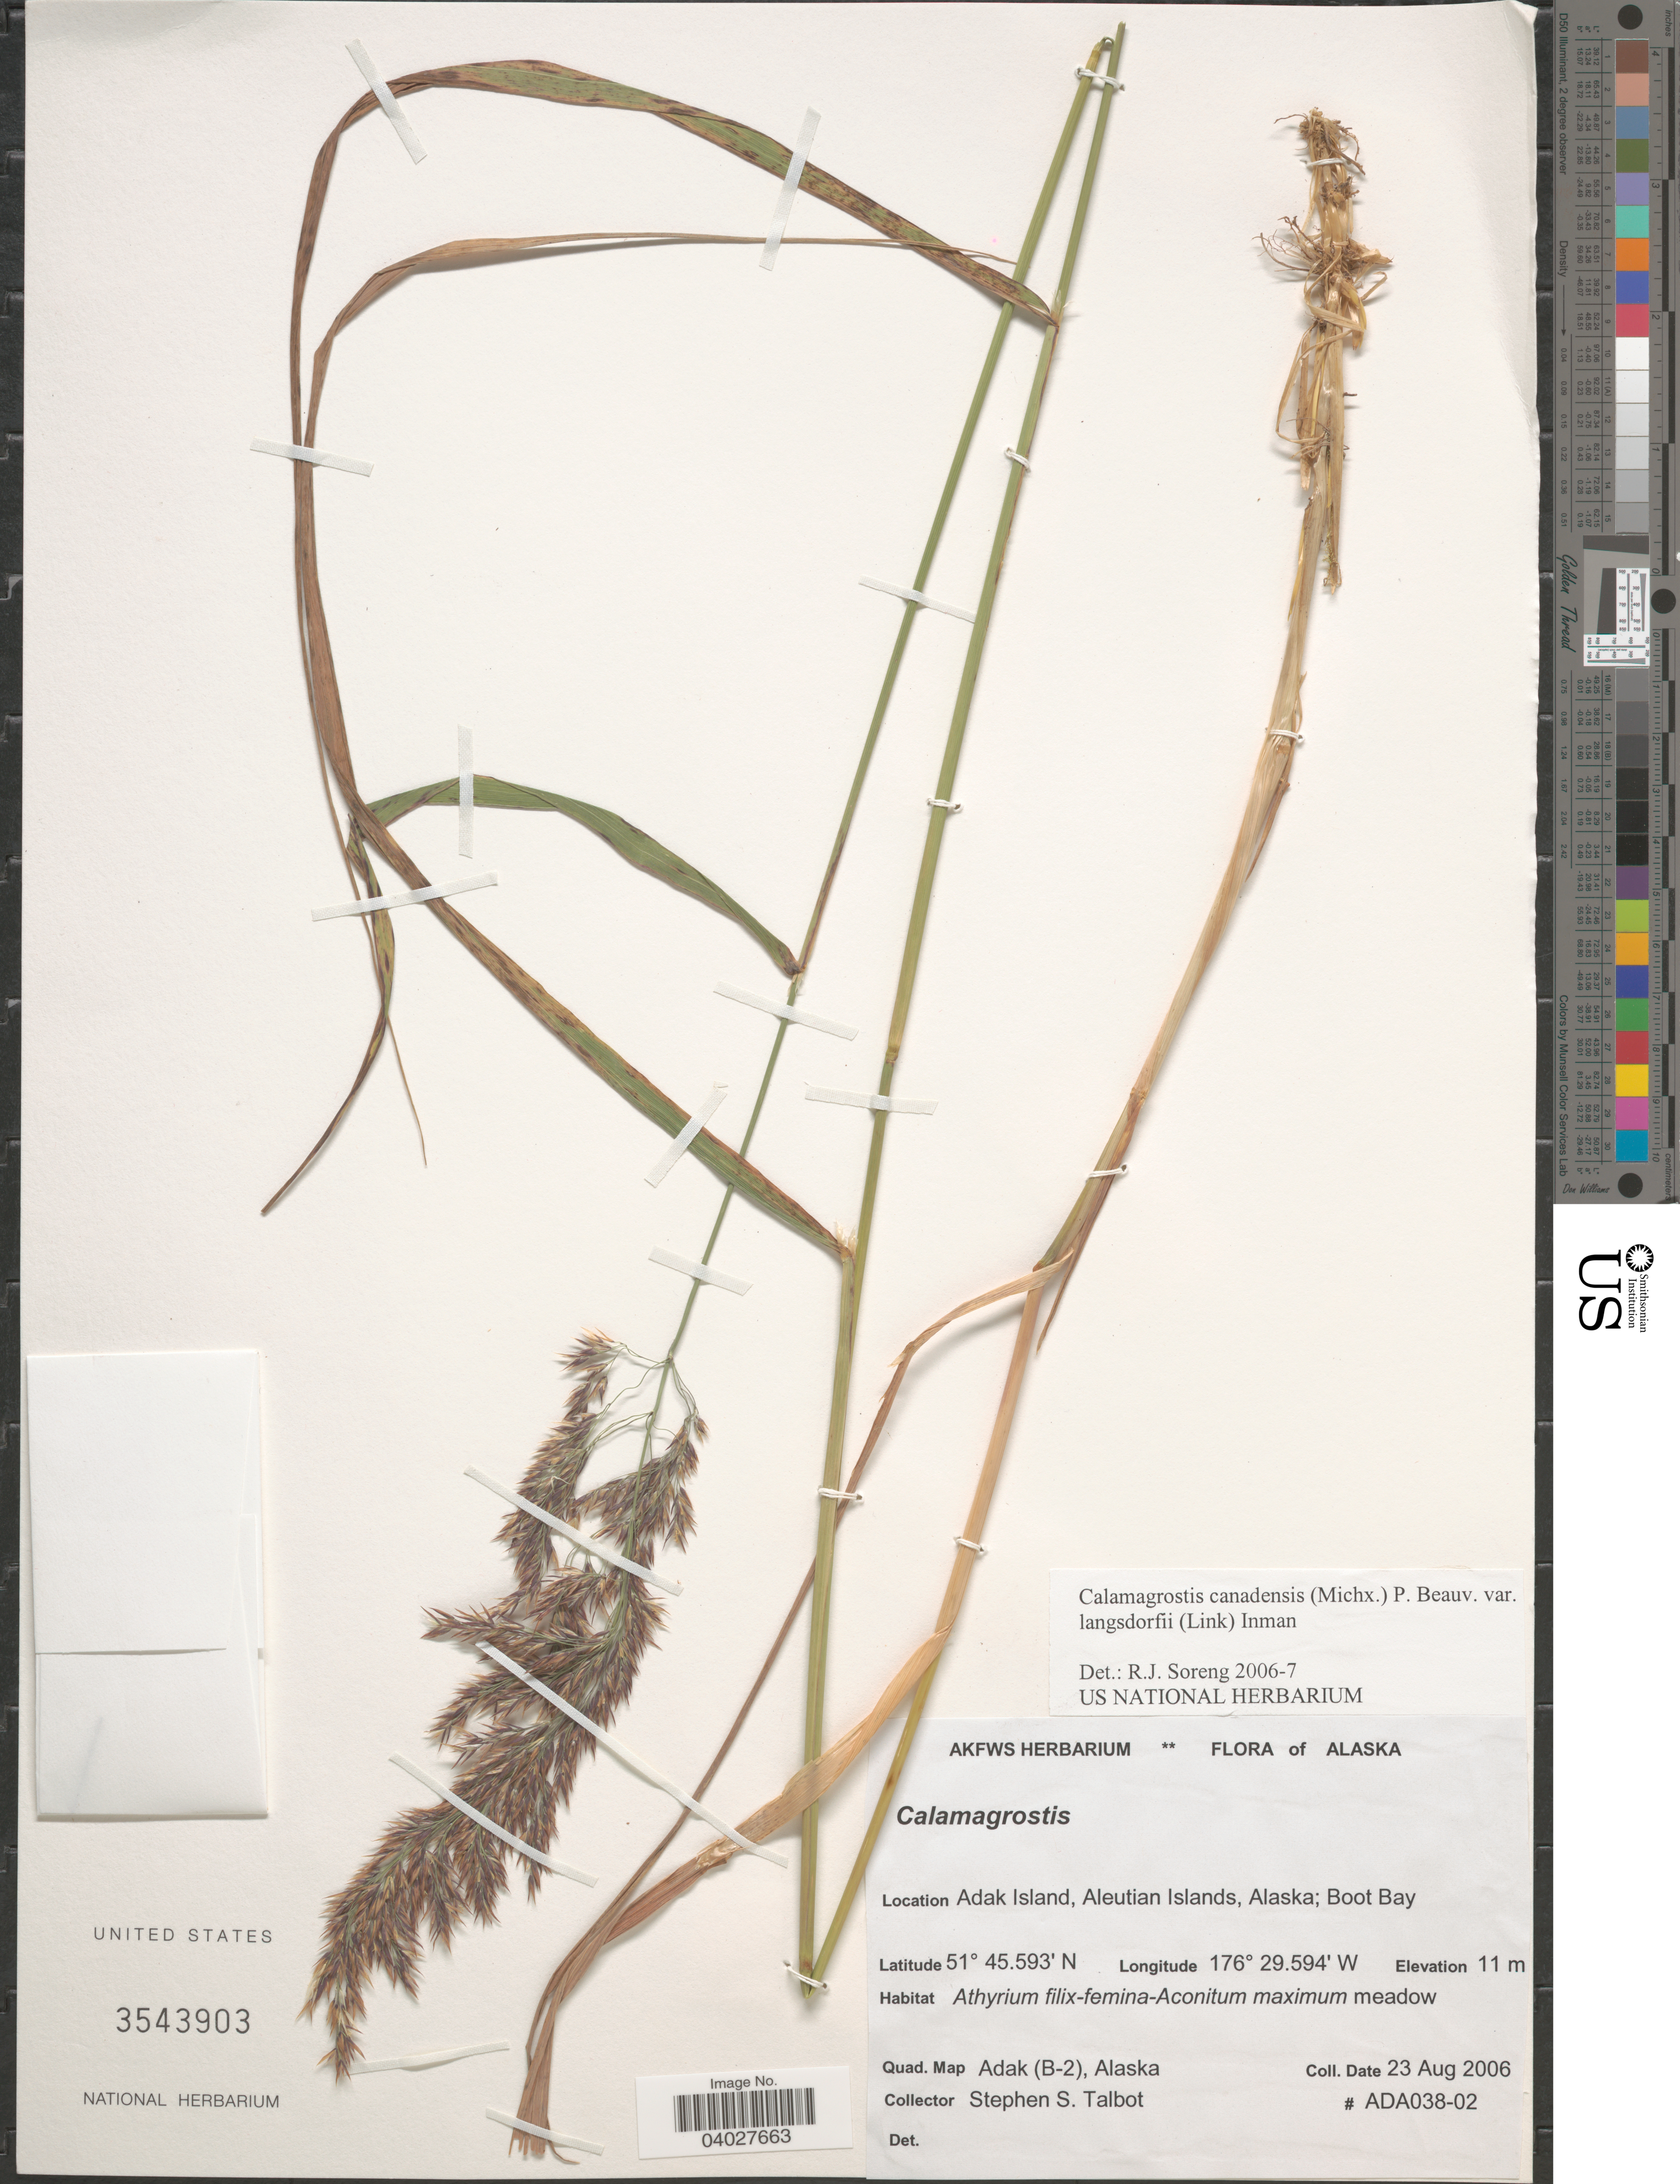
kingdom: Plantae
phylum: Tracheophyta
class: Liliopsida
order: Poales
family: Poaceae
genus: Calamagrostis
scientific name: Calamagrostis canadensis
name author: (Michx.) P. Beauv.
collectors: S. S. Talbot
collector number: ADA038-02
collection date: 2006-08-23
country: United States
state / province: Alaska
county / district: Aleutian Islands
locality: Adak Island, Boot Bay. Quad Mad Adak (B-2).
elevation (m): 11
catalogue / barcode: US 3543903